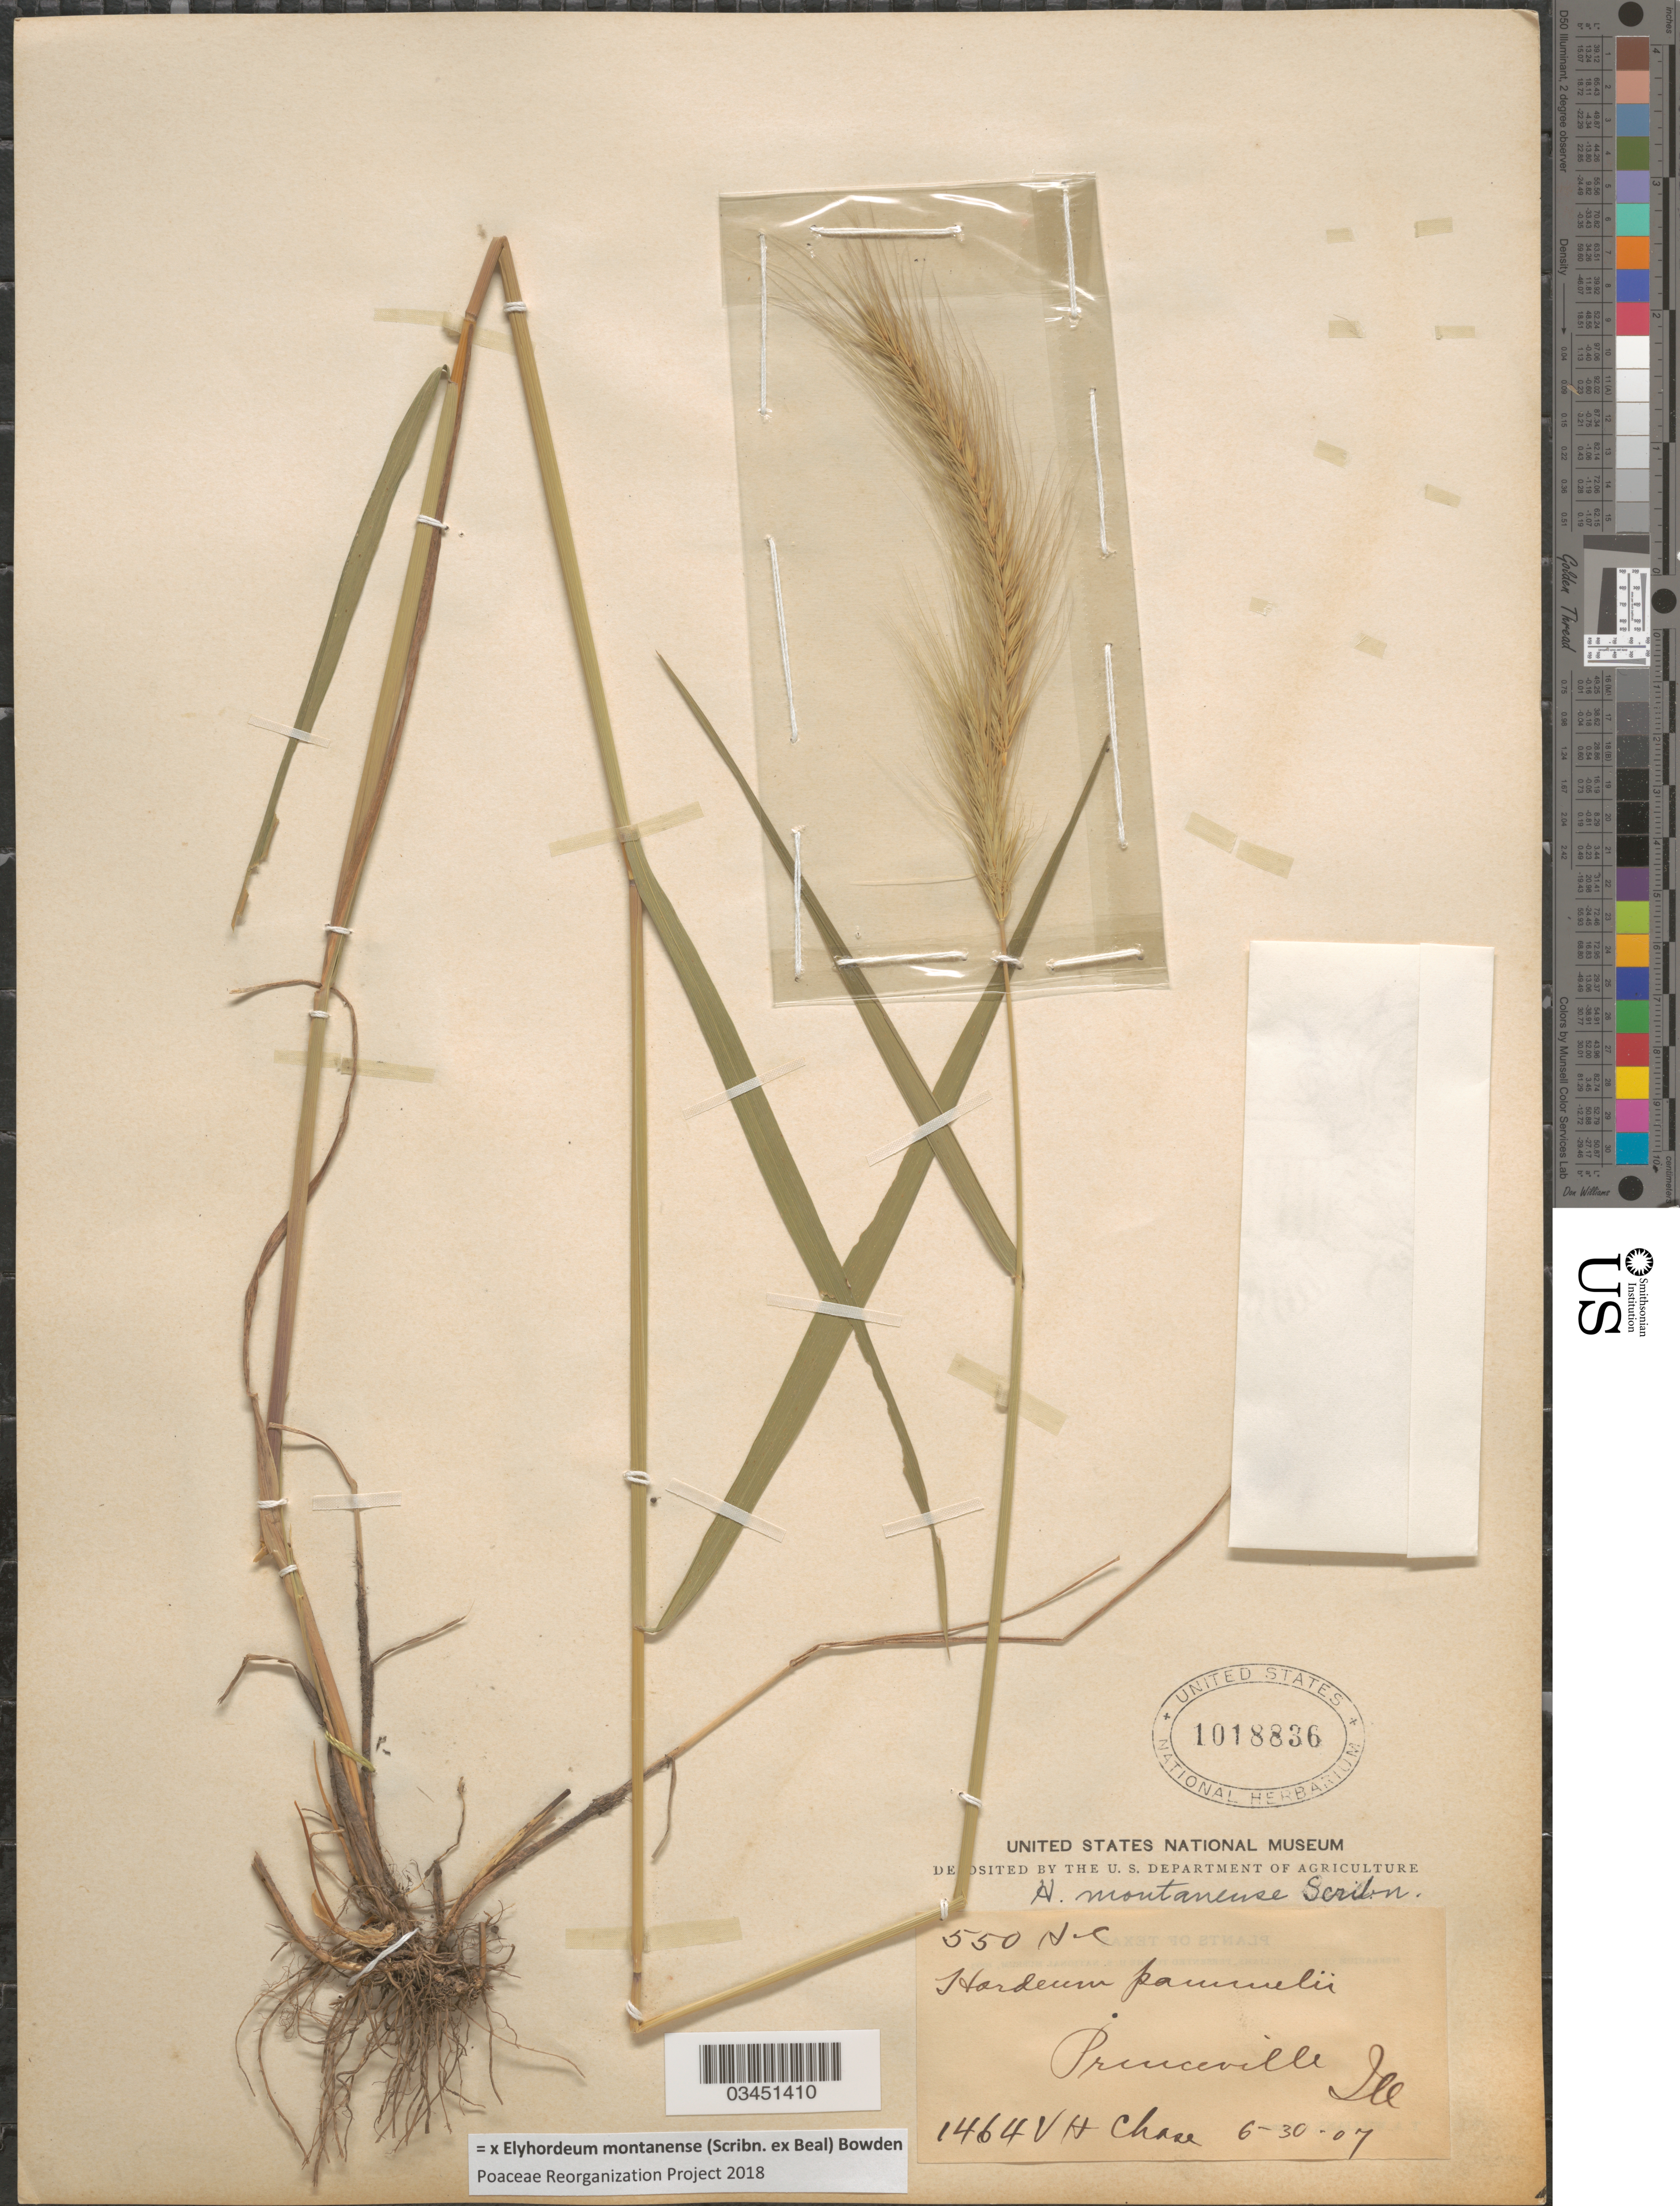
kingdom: Plantae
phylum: Tracheophyta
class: Liliopsida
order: Poales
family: Poaceae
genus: Elyhordeum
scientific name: x Elyhordeum montanense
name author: (Scribn. ex W.J. Beal) Bowden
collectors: V. H. Chase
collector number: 1464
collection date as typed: Transcribed d/m/y: 30/6/7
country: United States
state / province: Illinois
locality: Princeville.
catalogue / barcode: US 1018836